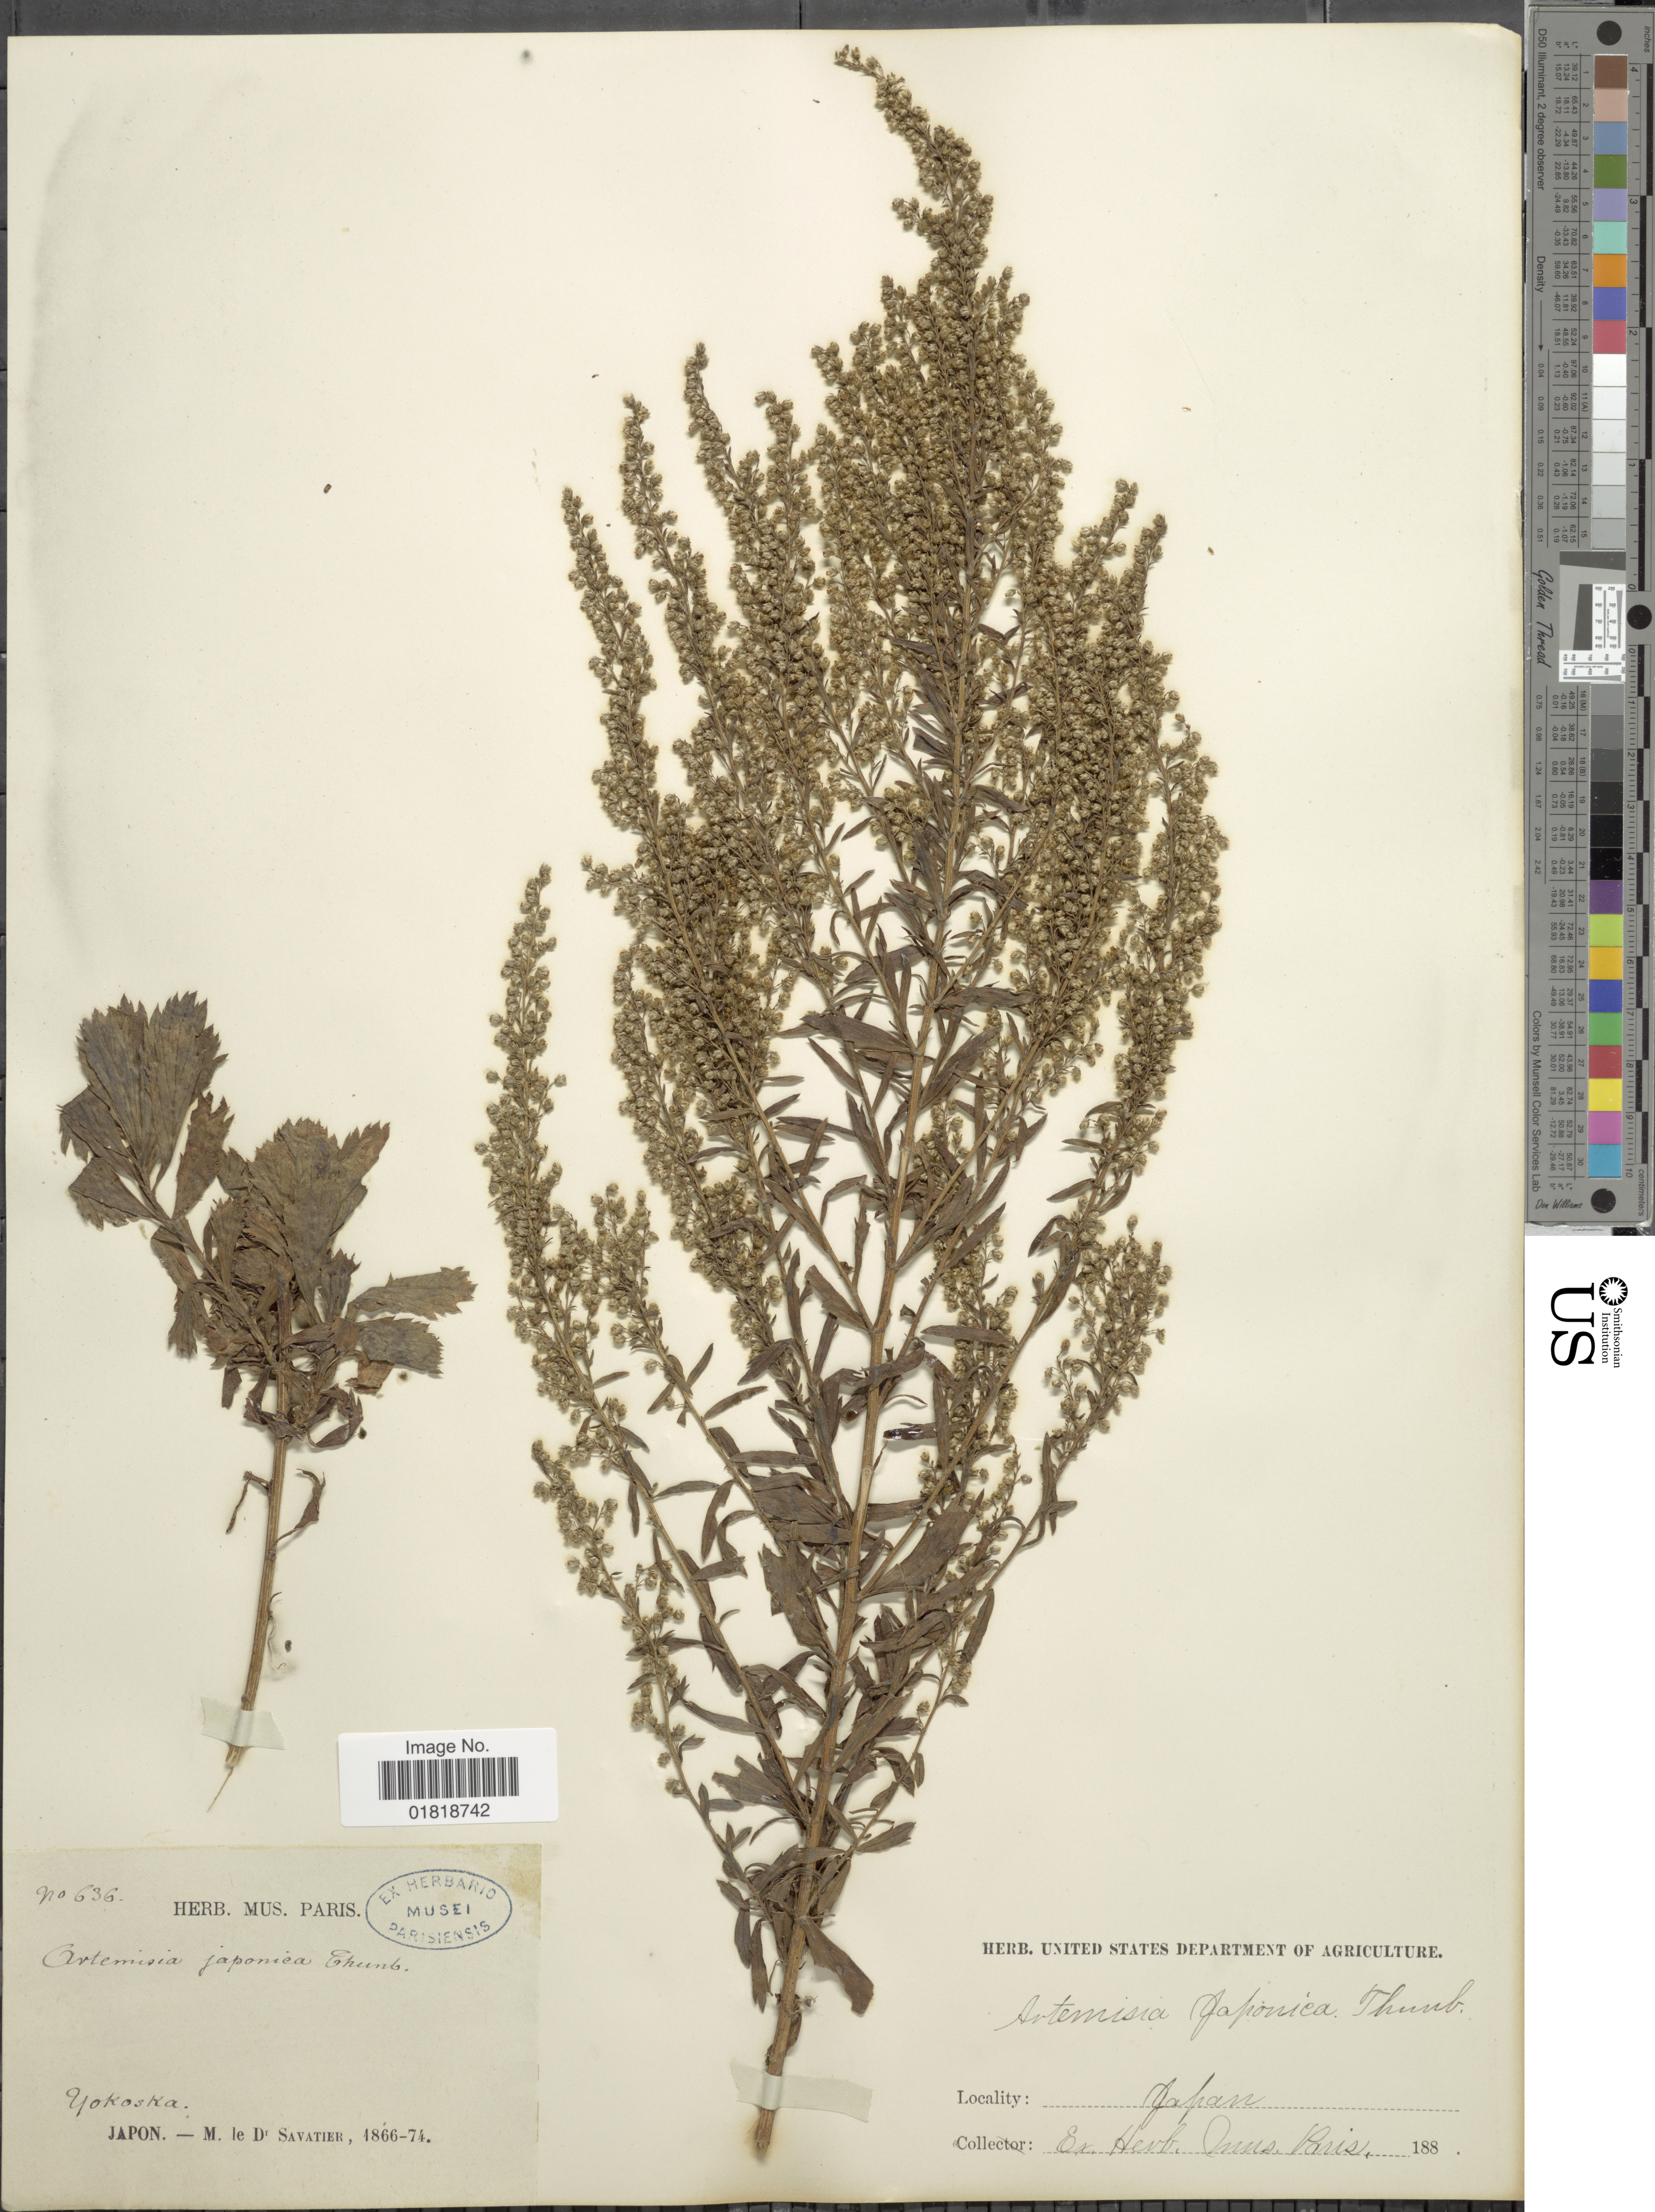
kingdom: Plantae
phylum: Tracheophyta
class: Magnoliopsida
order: Asterales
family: Asteraceae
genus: Artemisia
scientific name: Artemisia japonica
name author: Thunb.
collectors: M. Savatier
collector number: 636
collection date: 1866/1874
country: Japan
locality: Yokoska